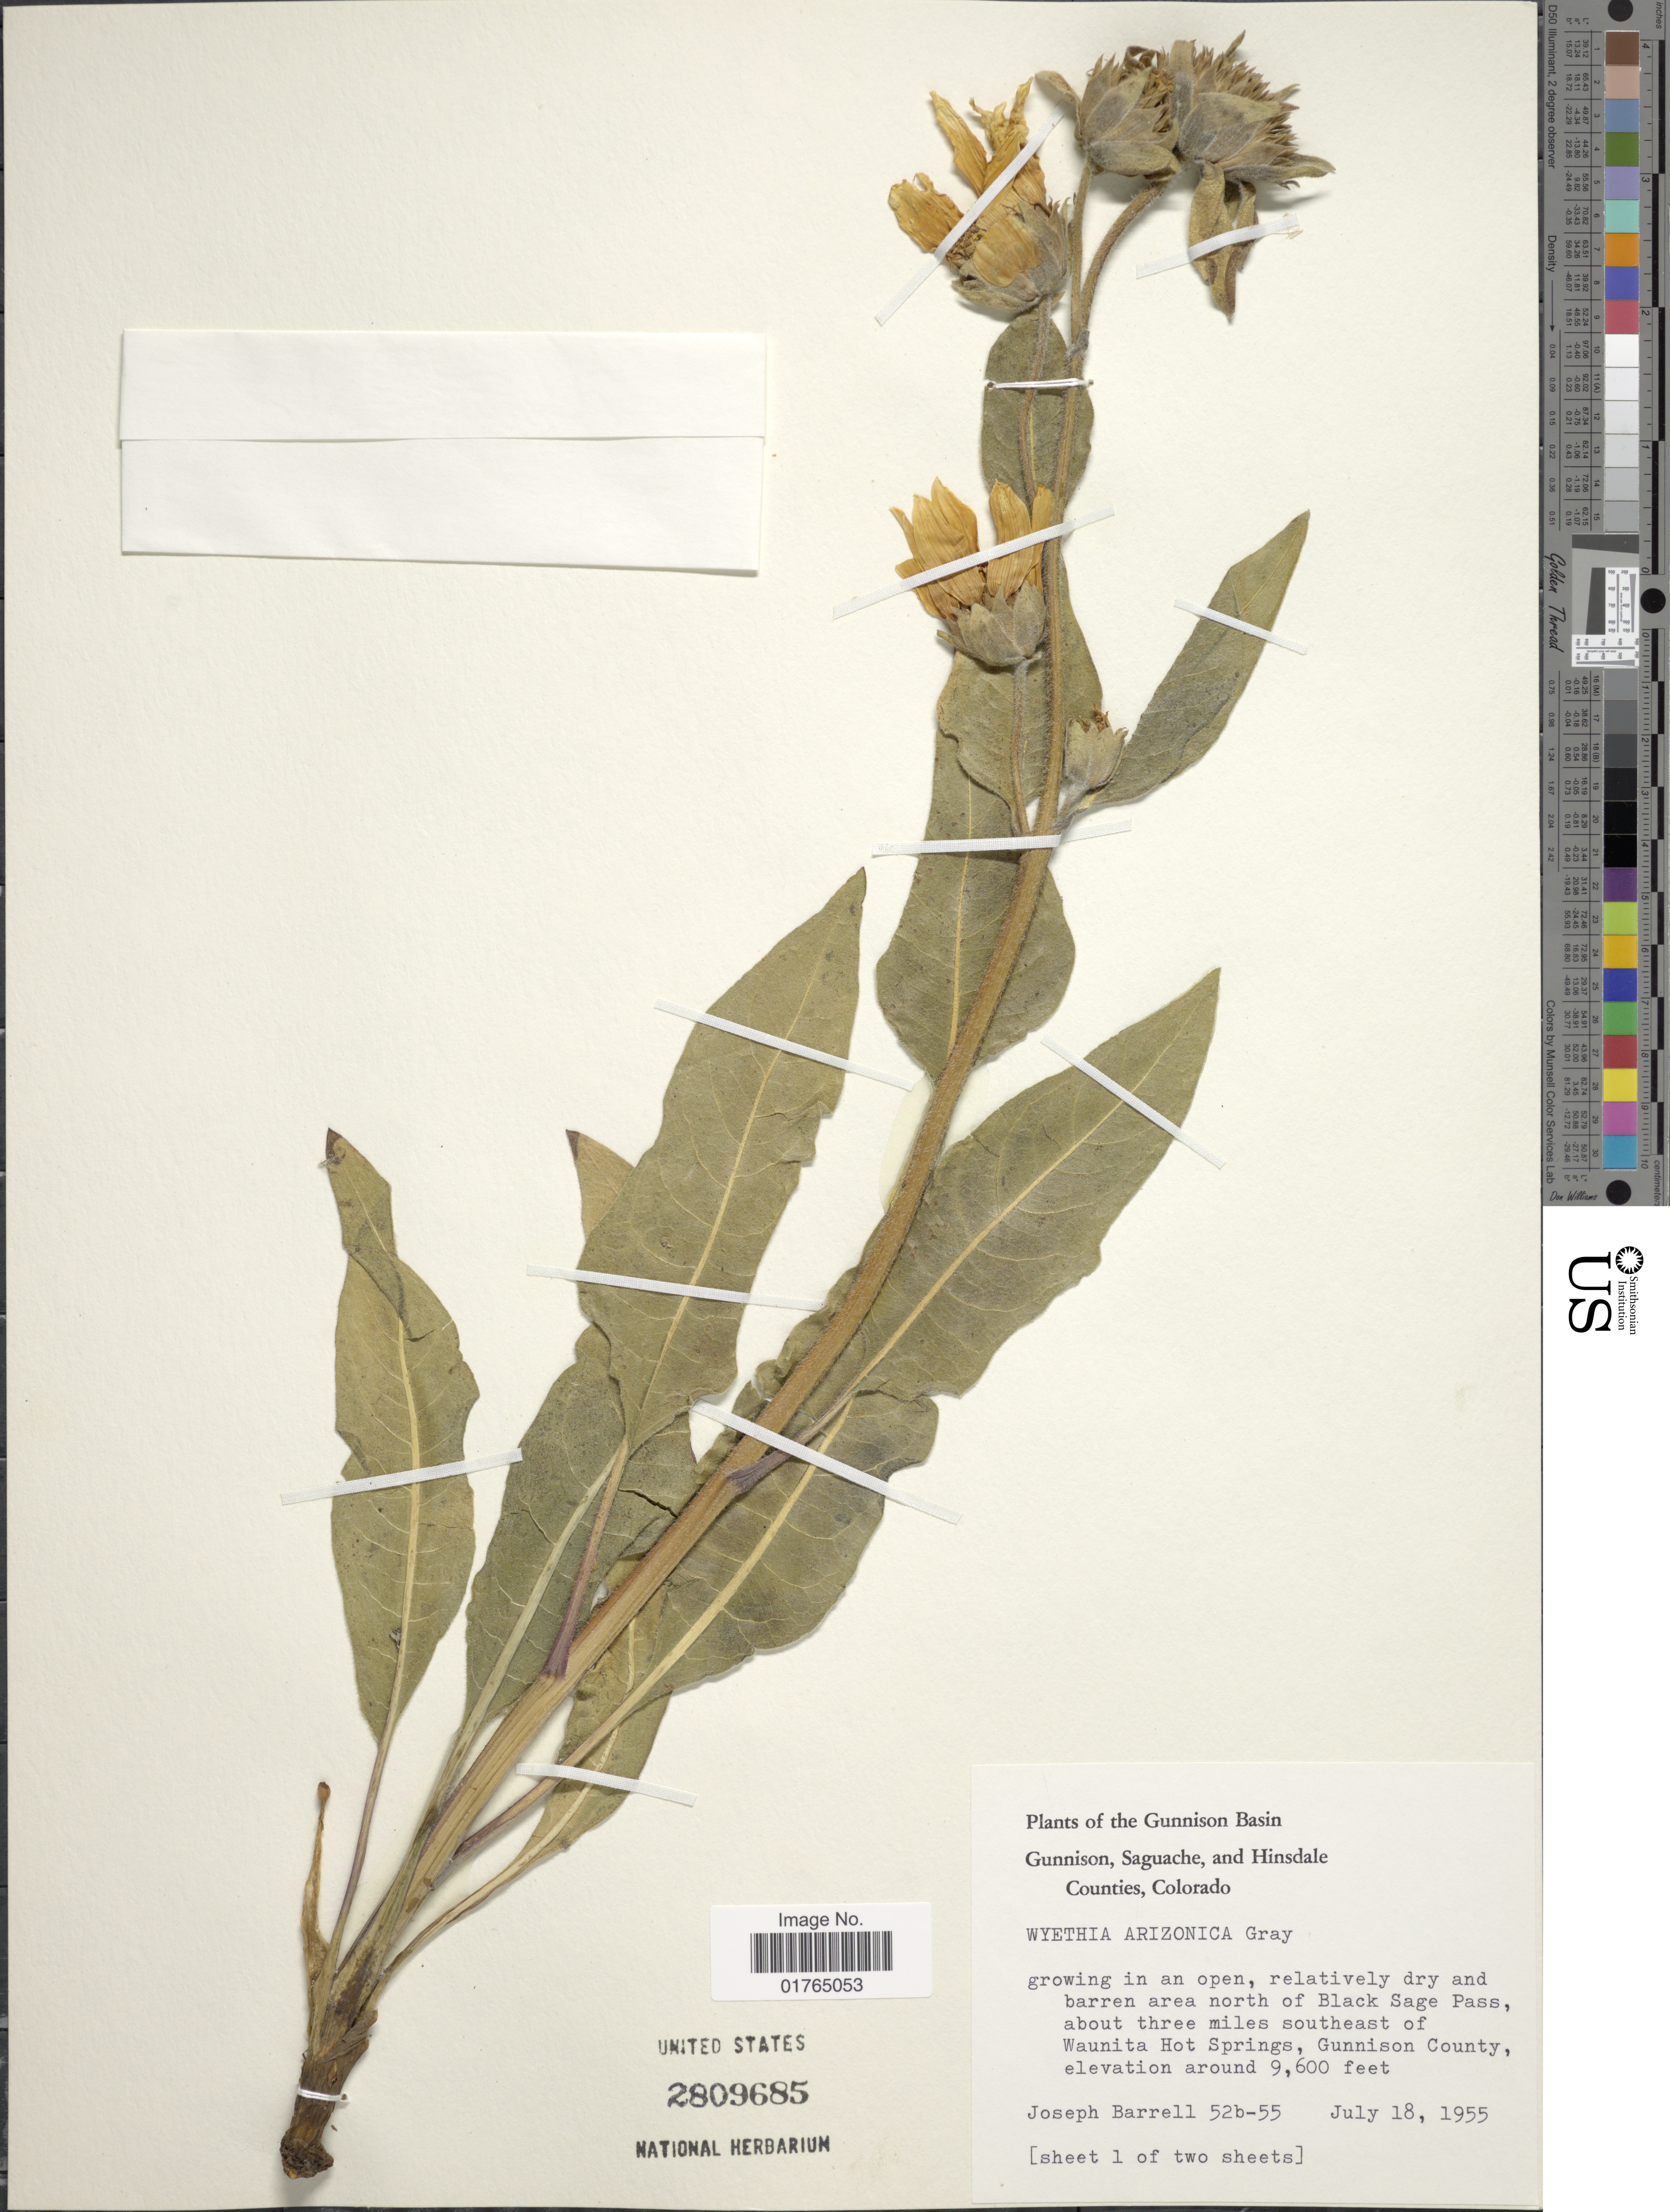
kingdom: Plantae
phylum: Tracheophyta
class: Magnoliopsida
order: Asterales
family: Asteraceae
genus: Wyethia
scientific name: Wyethia arizonica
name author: A. Gray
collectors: J. Barrell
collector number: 52b-55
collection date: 1955-07-18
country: United States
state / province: Colorado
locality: Gunnison Basin, Gunnison, Saguache, and Hinsdale Counties, barren area north of Black Sage Pass, about three miles southeast of Waunita Hot Springs, Gunnison County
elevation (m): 2926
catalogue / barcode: US 2809685